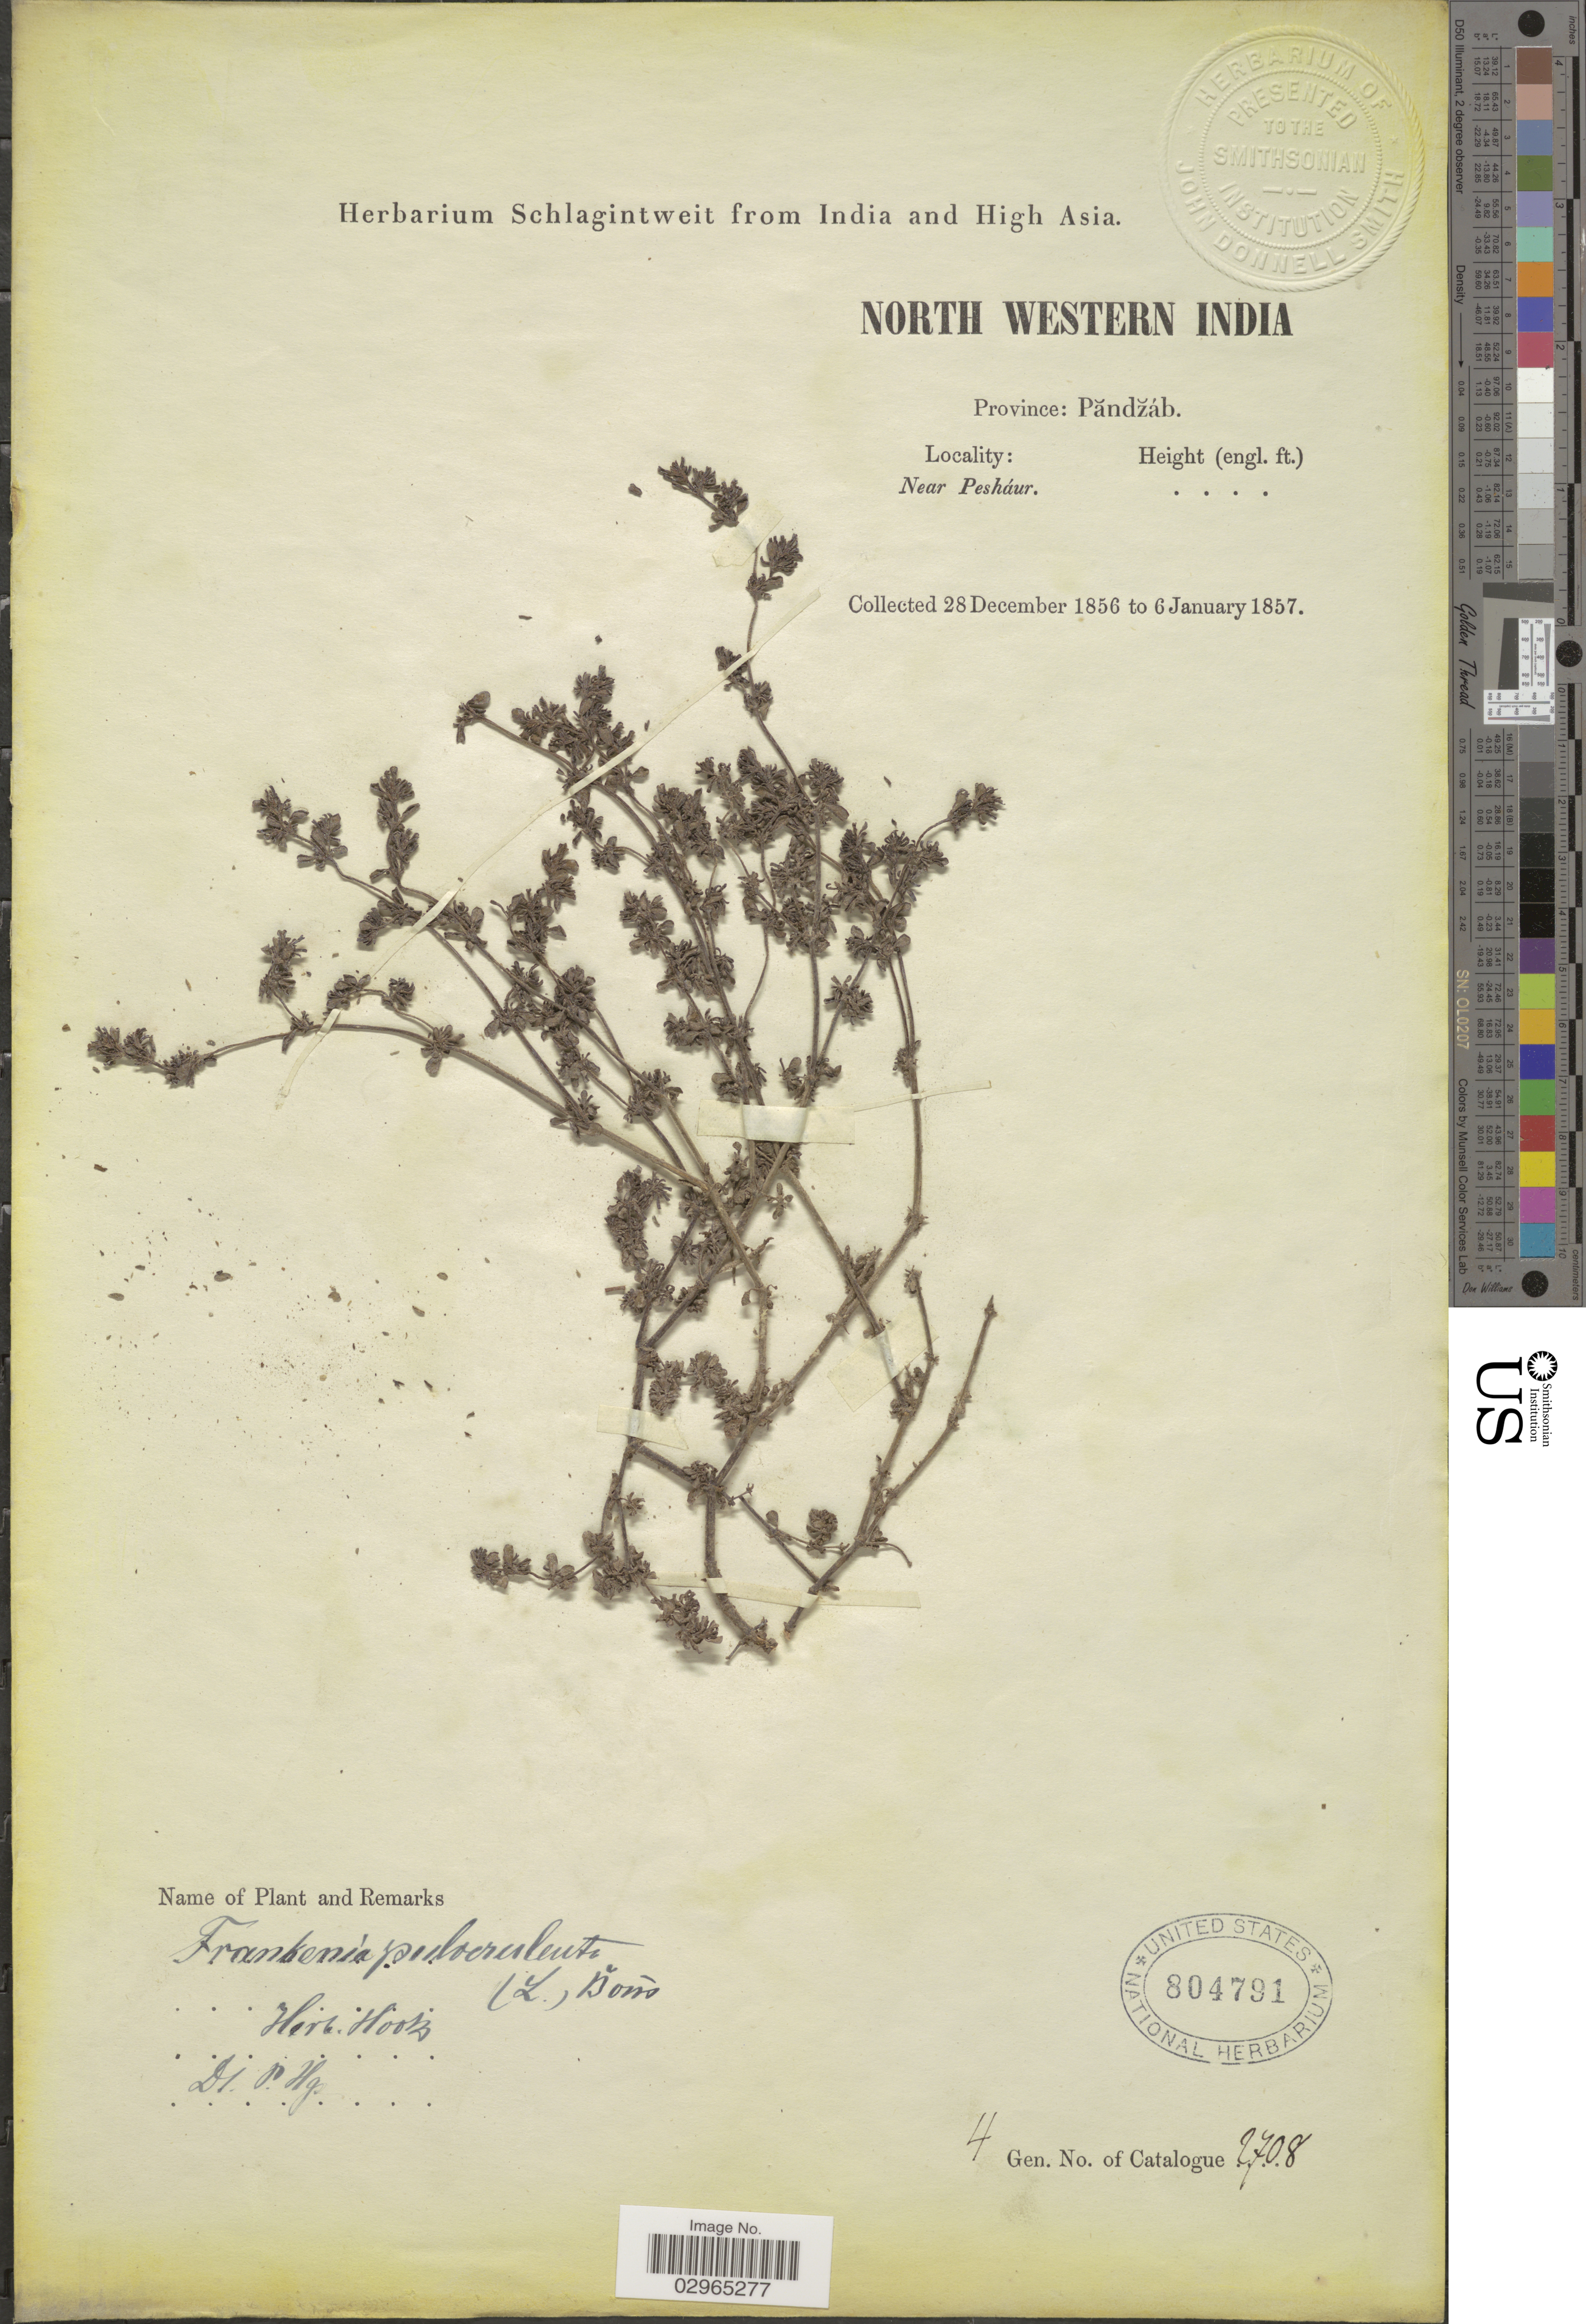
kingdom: Plantae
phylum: Tracheophyta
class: Magnoliopsida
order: Caryophyllales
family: Frankeniaceae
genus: Frankenia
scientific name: Frankenia pulverulenta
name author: L.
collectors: ex herb. Schlagintweit from India and High Asia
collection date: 1856-12-28/1857-01-06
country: India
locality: North Western India. Province: Pândzáb. Near Pesháur.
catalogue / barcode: US 804791